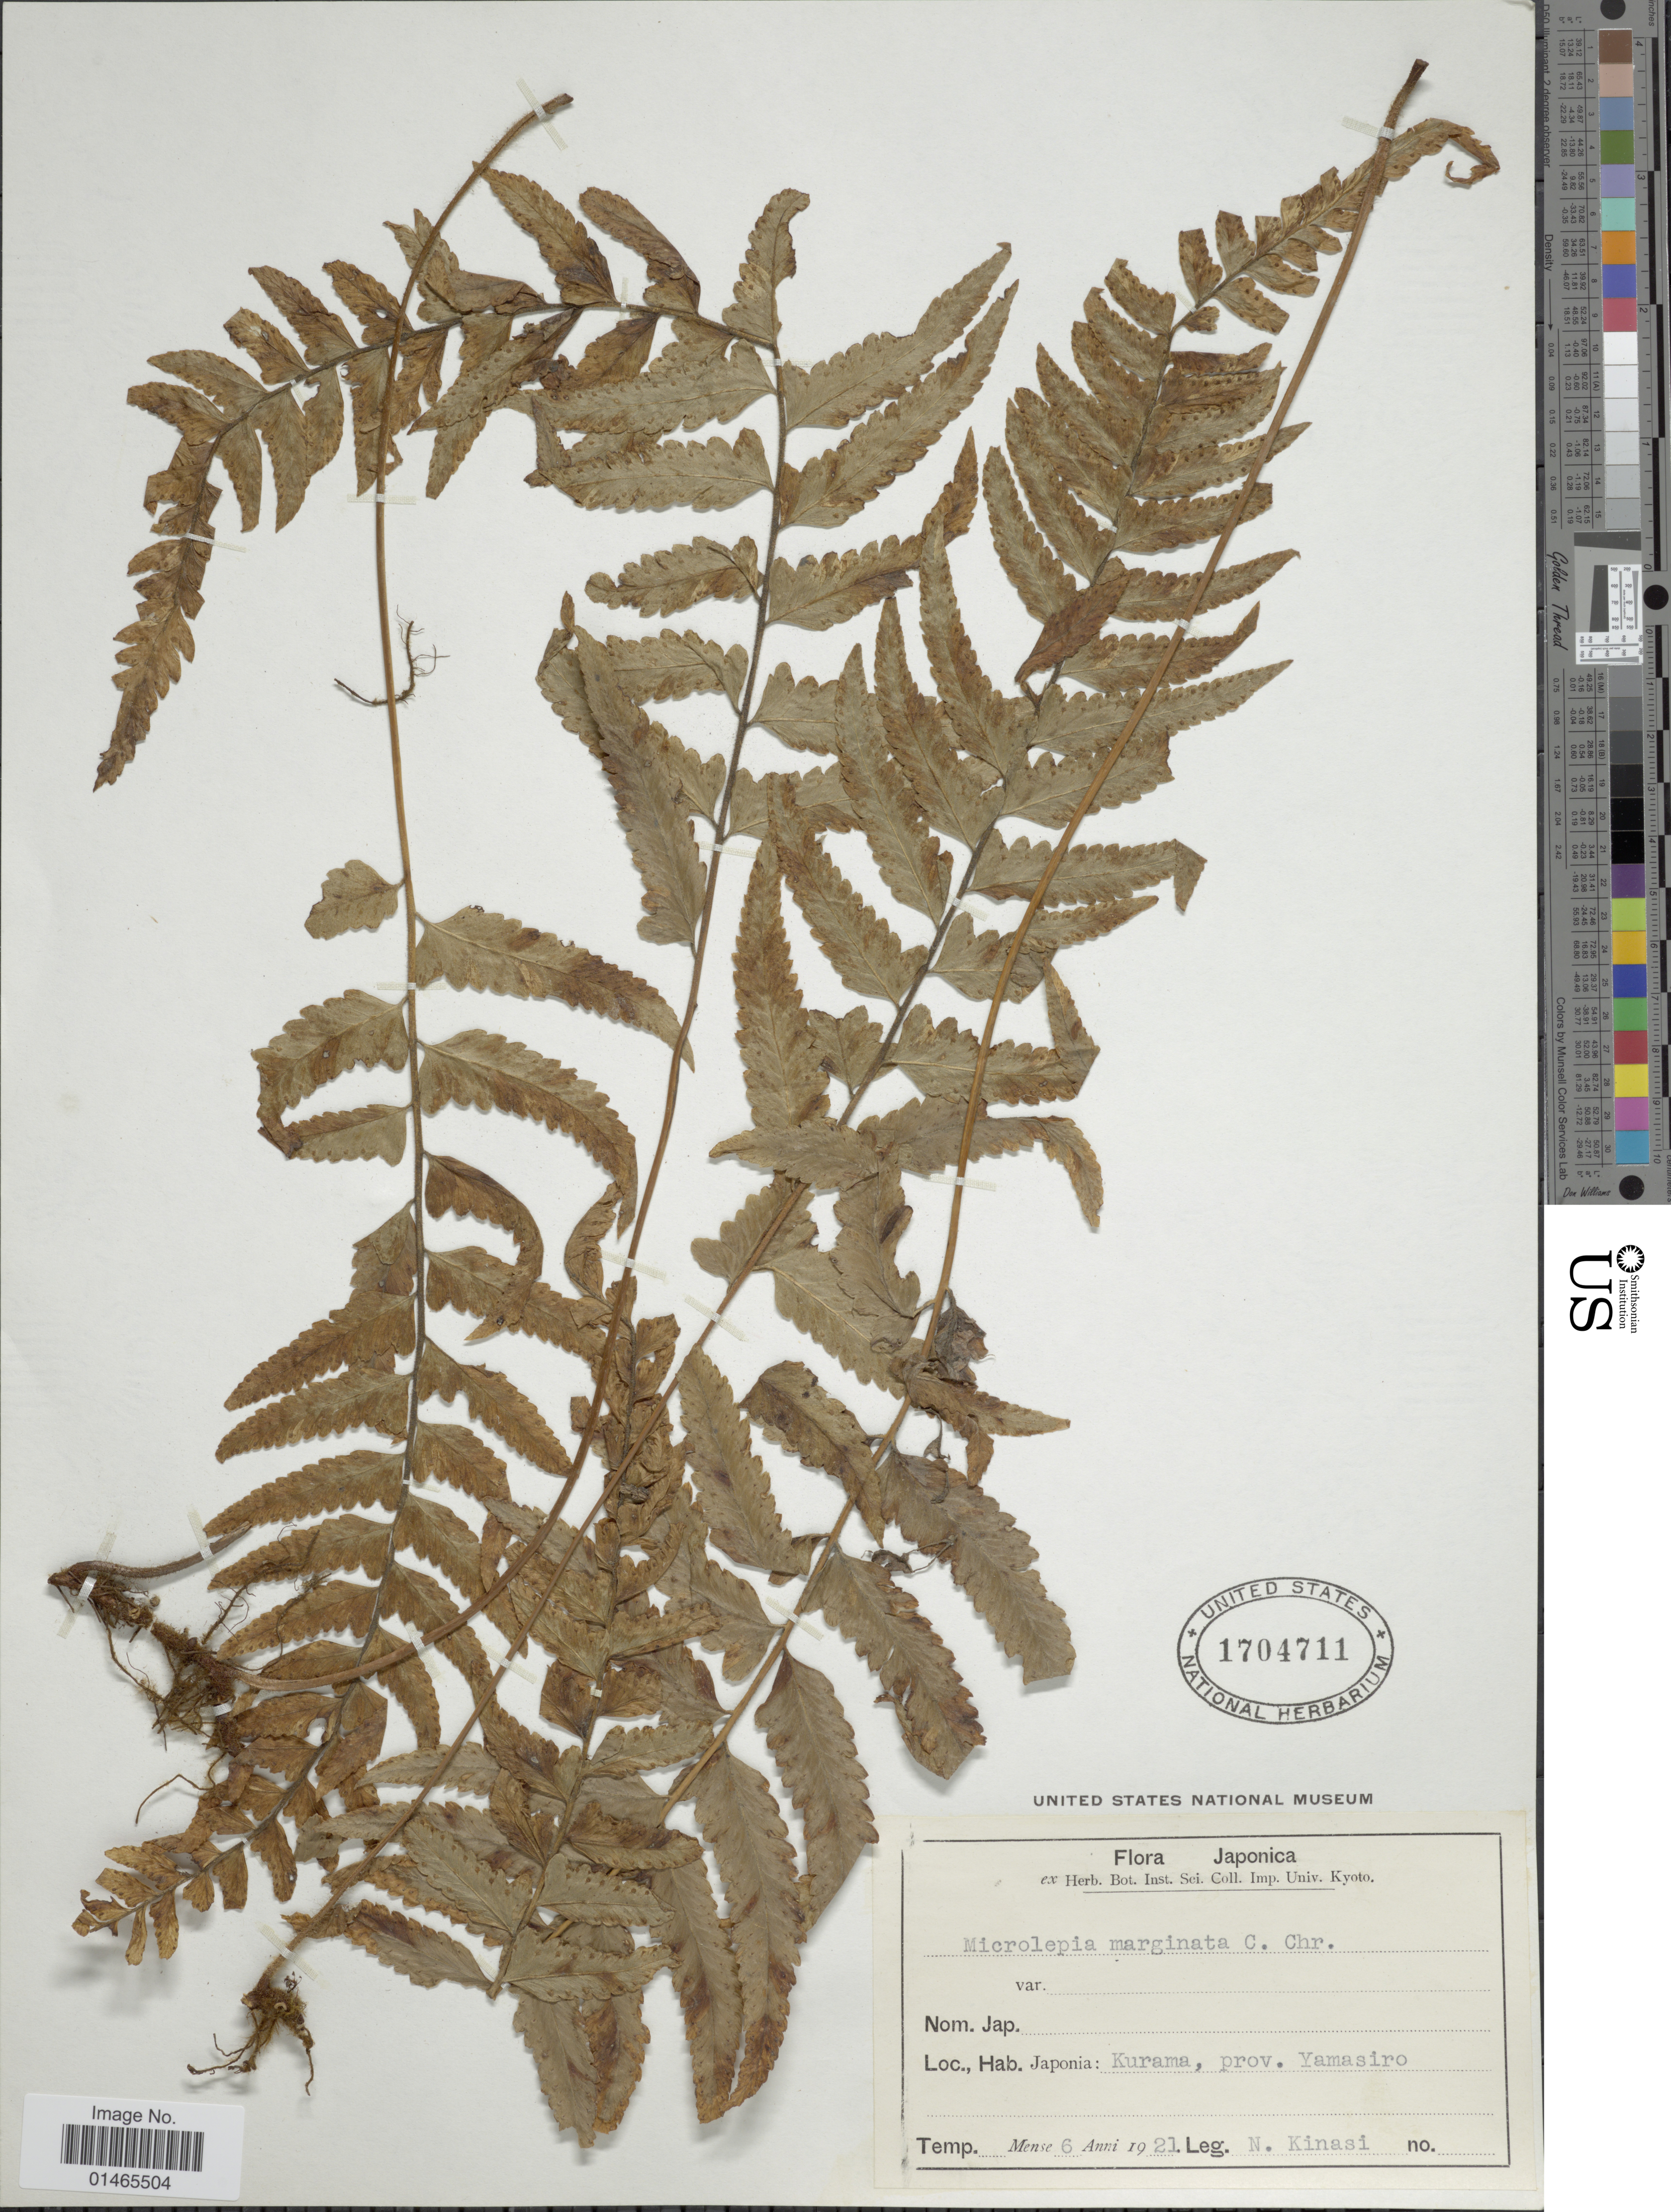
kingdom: Plantae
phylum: Tracheophyta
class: Polypodiopsida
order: Polypodiales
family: Dennstaedtiaceae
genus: Microlepia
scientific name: Microlepia marginata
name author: (Houtt.) C. Chr.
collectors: N. Kinasi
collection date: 1921-06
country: Japan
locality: Kurama, prov. Yamasiro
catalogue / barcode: US 1704711